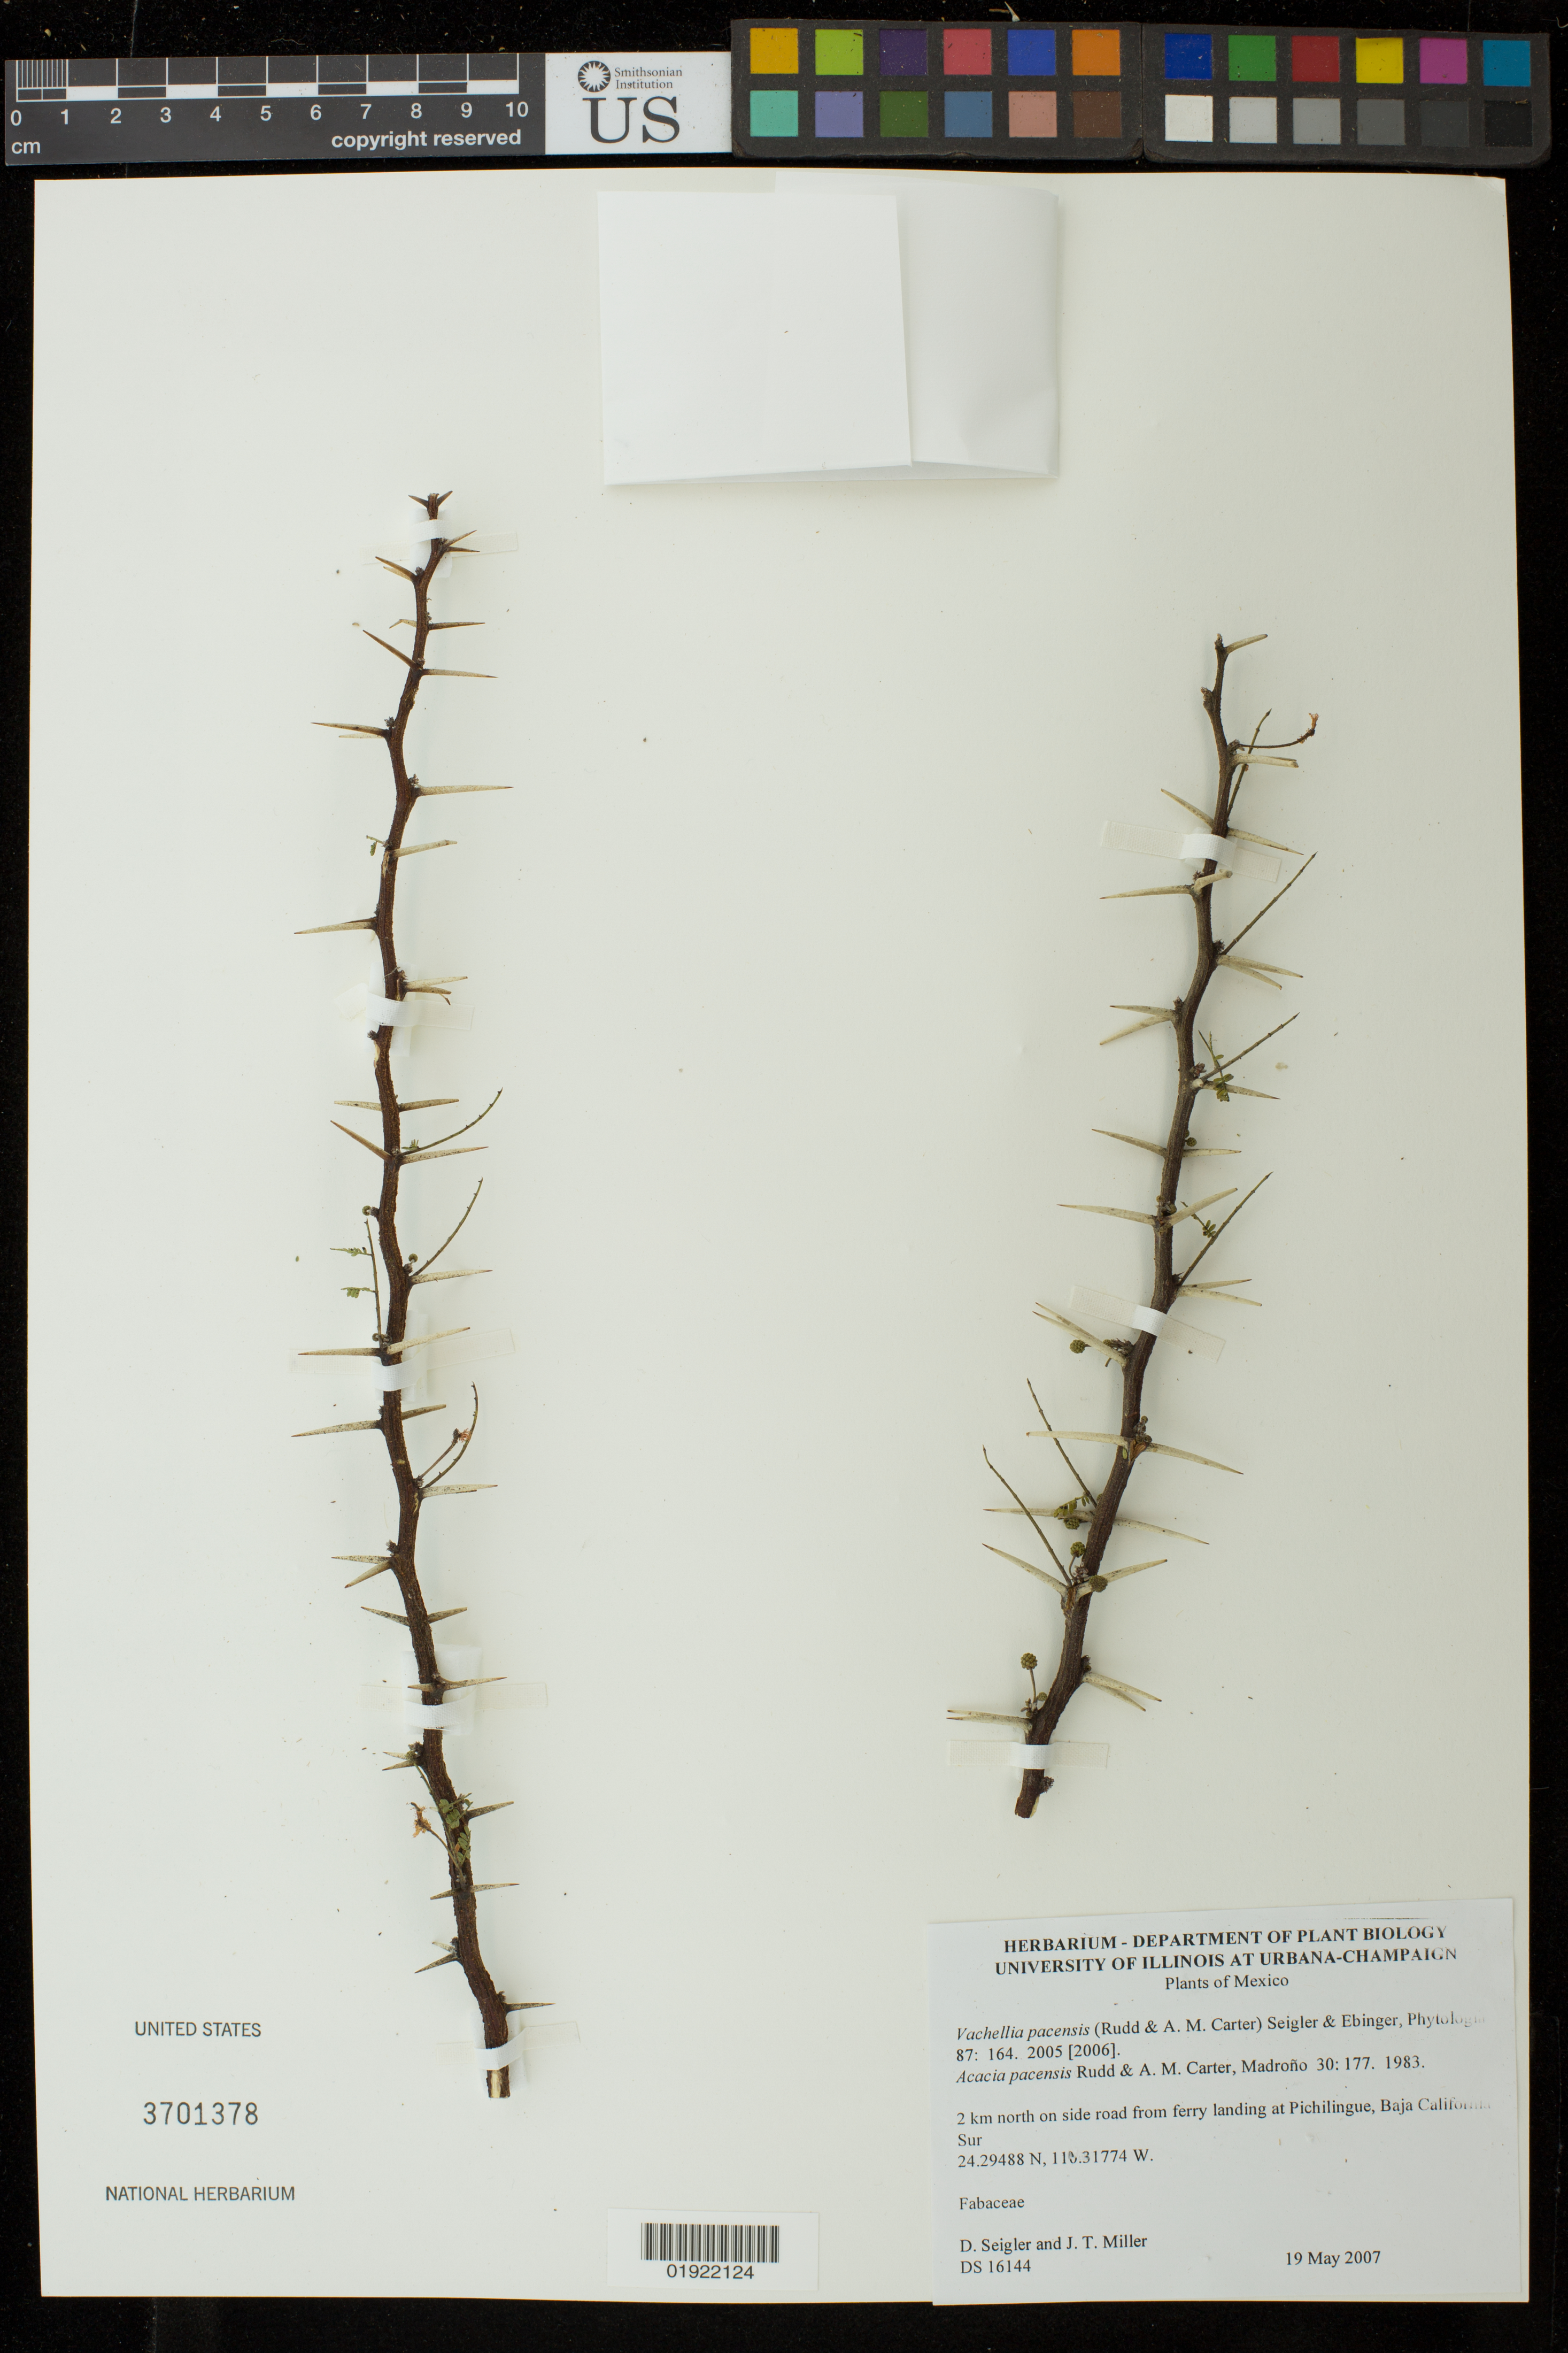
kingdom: Plantae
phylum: Tracheophyta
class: Magnoliopsida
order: Fabales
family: Fabaceae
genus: Vachellia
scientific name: Vachellia pacensis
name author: (Rudd & A.M. Carter) Seigler & Ebinger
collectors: D. Seigler & J. T. Miller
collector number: DS 16144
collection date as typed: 19 May 2007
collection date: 2007-05-19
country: Mexico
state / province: Baja California Sur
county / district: La Paz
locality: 2 km north on side road from ferry landing at Pichilingue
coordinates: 24.29488 N, 110.31774 W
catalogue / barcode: US 3701378